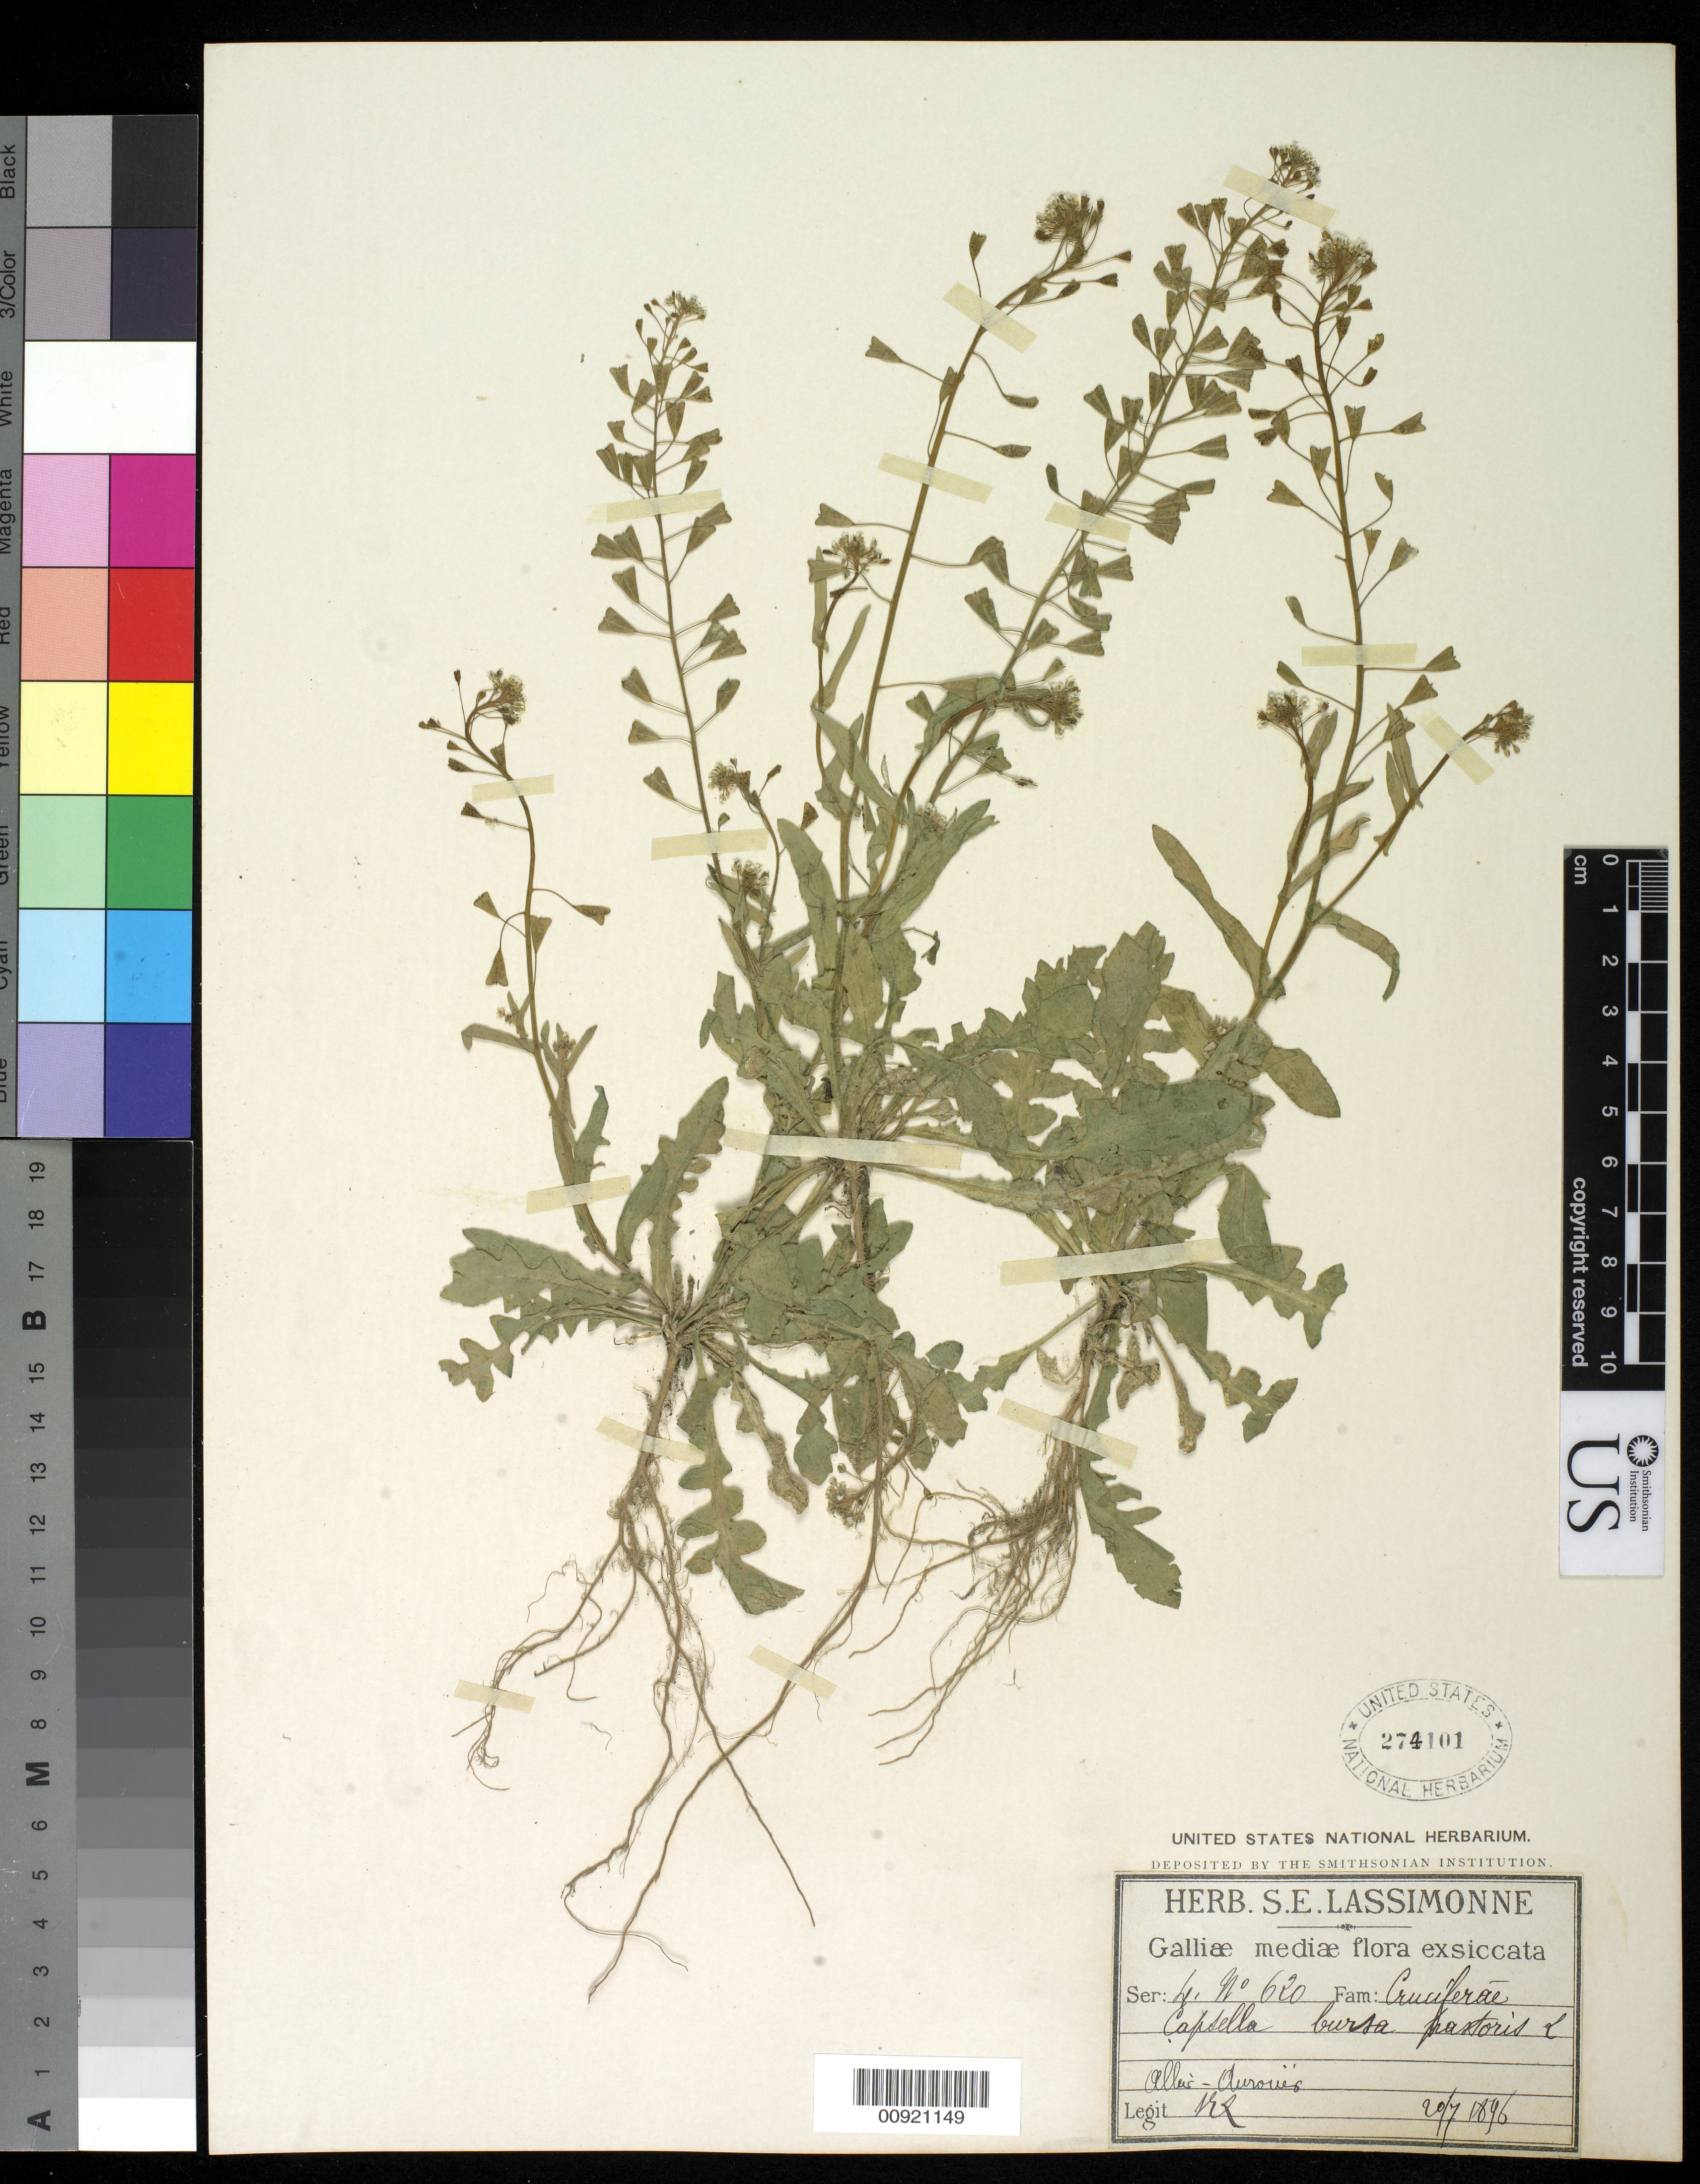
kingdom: Plantae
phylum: Tracheophyta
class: Magnoliopsida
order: Brassicales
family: Brassicaceae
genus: Capsella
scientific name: Capsella bursa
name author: Raf.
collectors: S. Lassimonne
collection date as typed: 20 Jul 1896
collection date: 1896-07-20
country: France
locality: allus-auroues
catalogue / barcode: US 274101